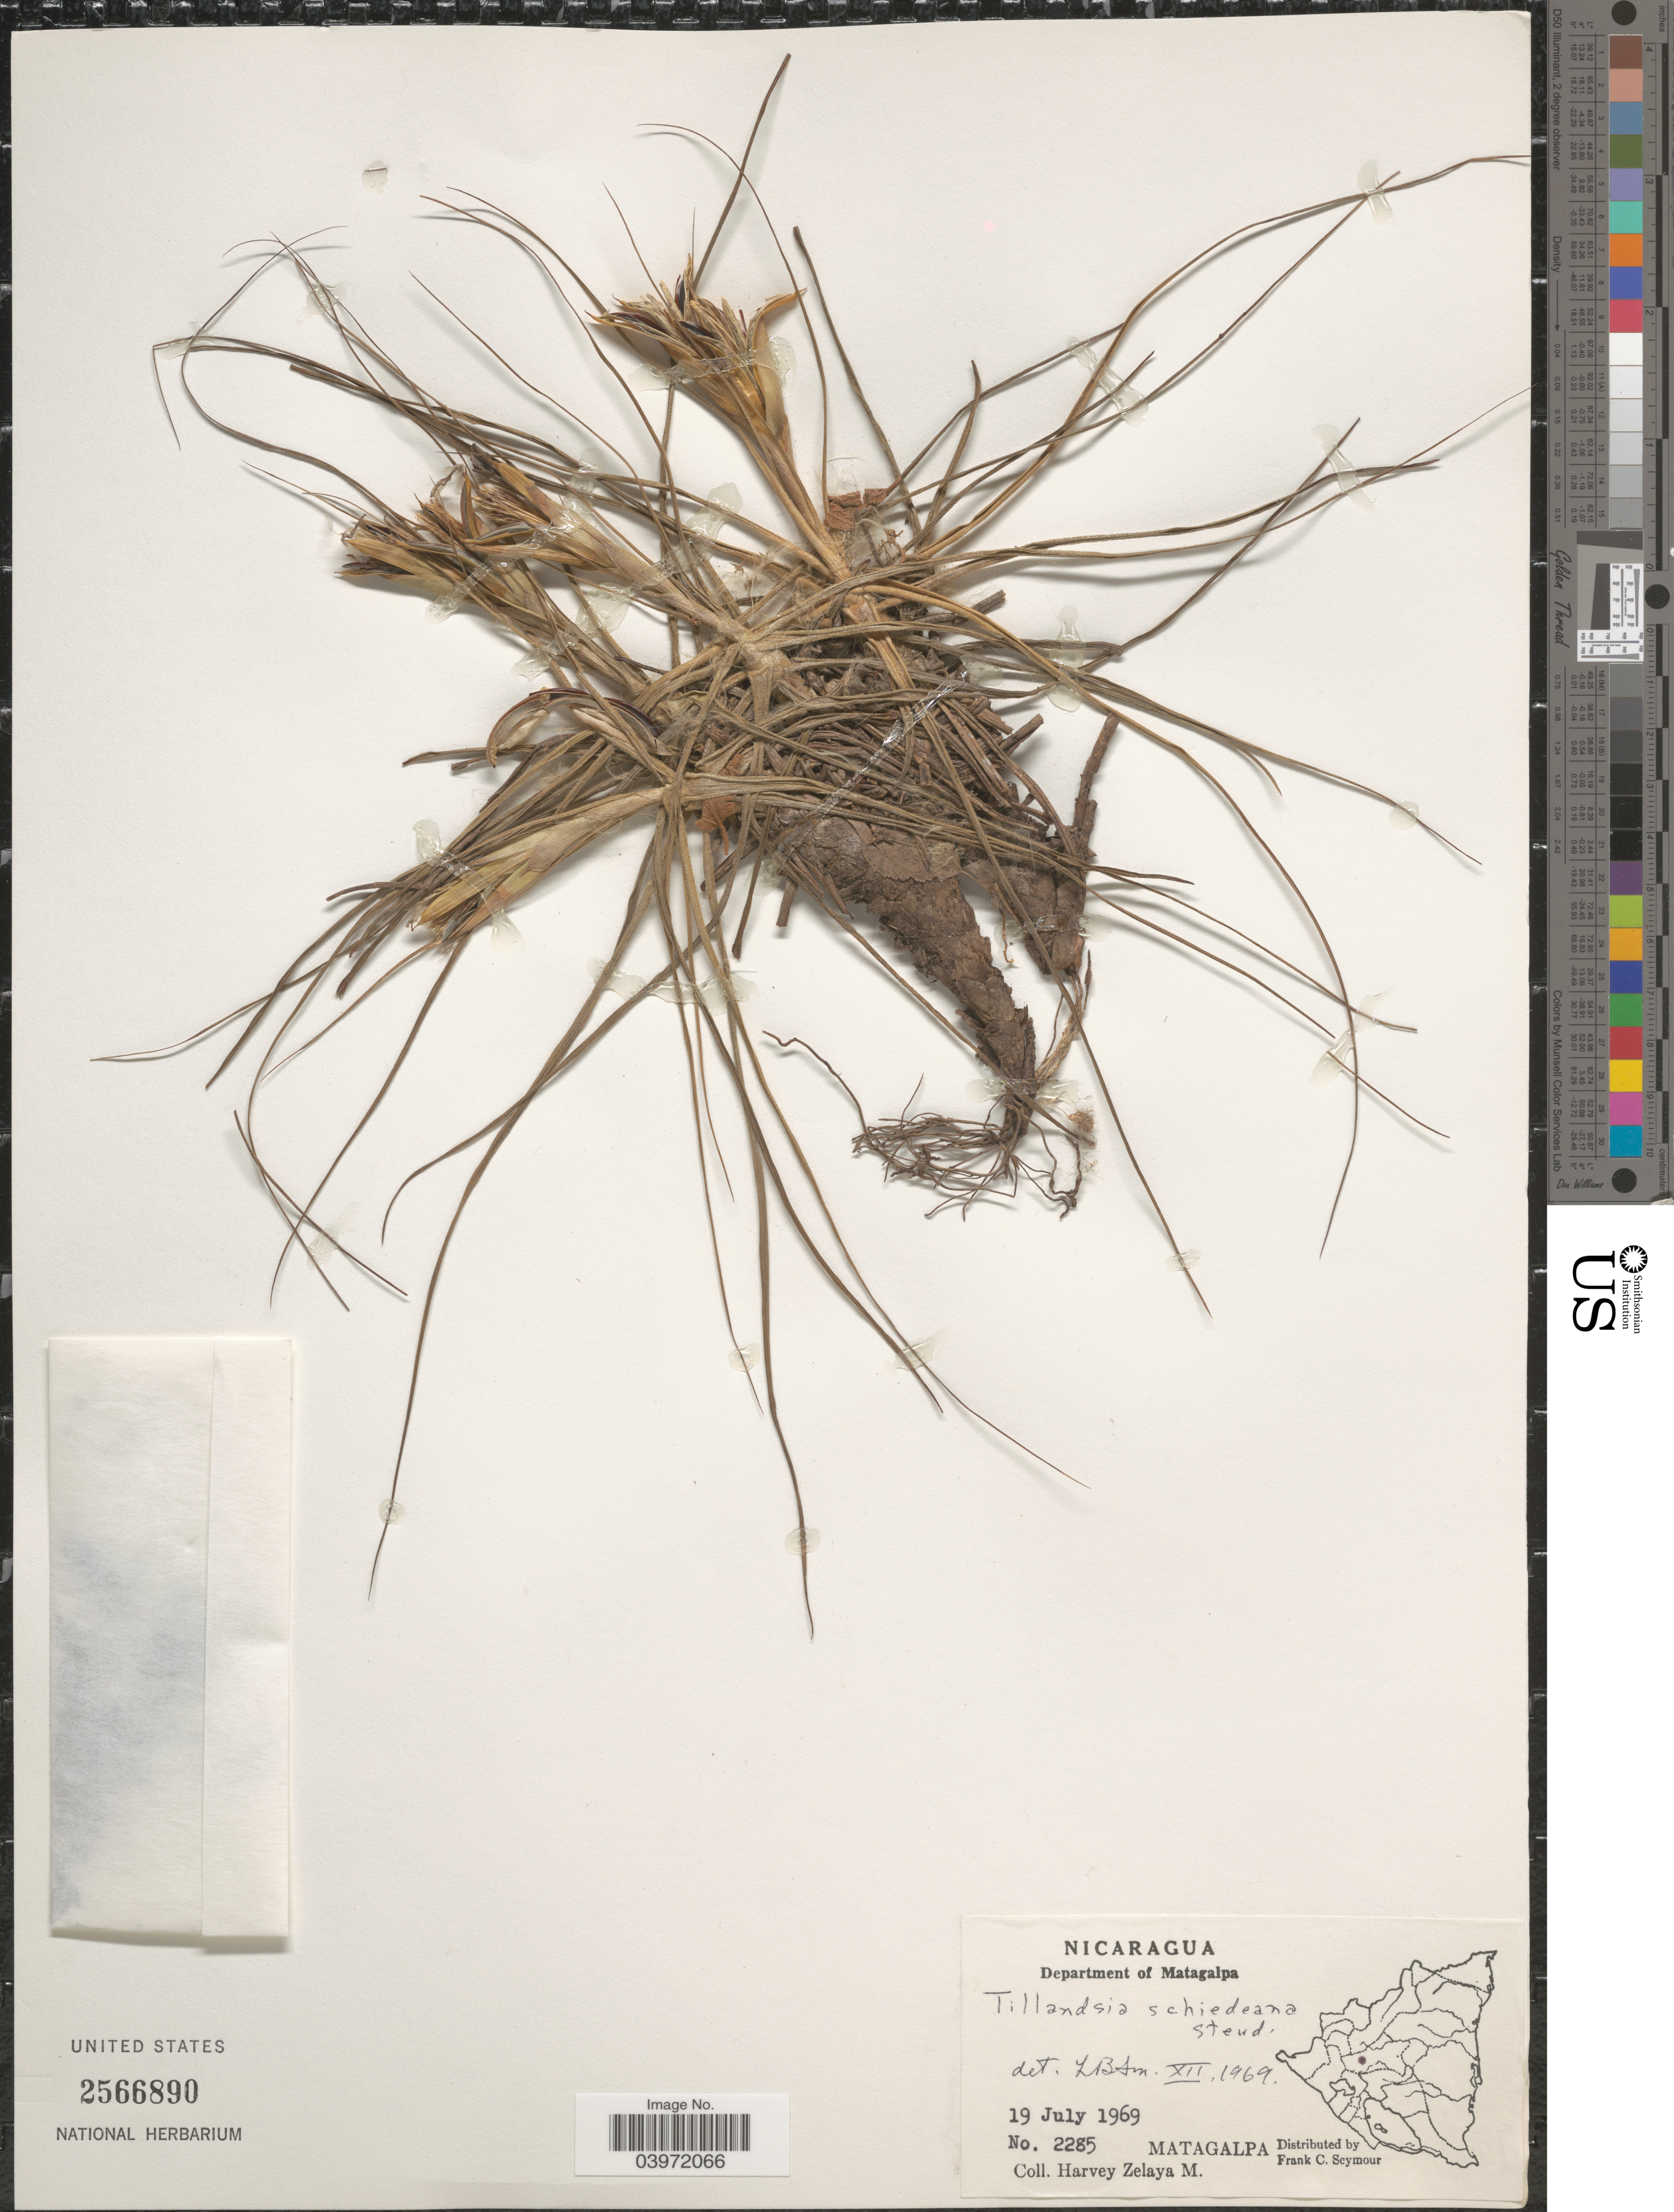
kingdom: Plantae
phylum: Tracheophyta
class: Liliopsida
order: Poales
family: Bromeliaceae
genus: Tillandsia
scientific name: Tillandsia schiedeana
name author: Steud.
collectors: H. Zelaya M.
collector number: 2285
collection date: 1969-07-19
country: Nicaragua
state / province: Matagalpa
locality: Department of Matagalpa. Matagalpa.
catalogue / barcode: US 2566890